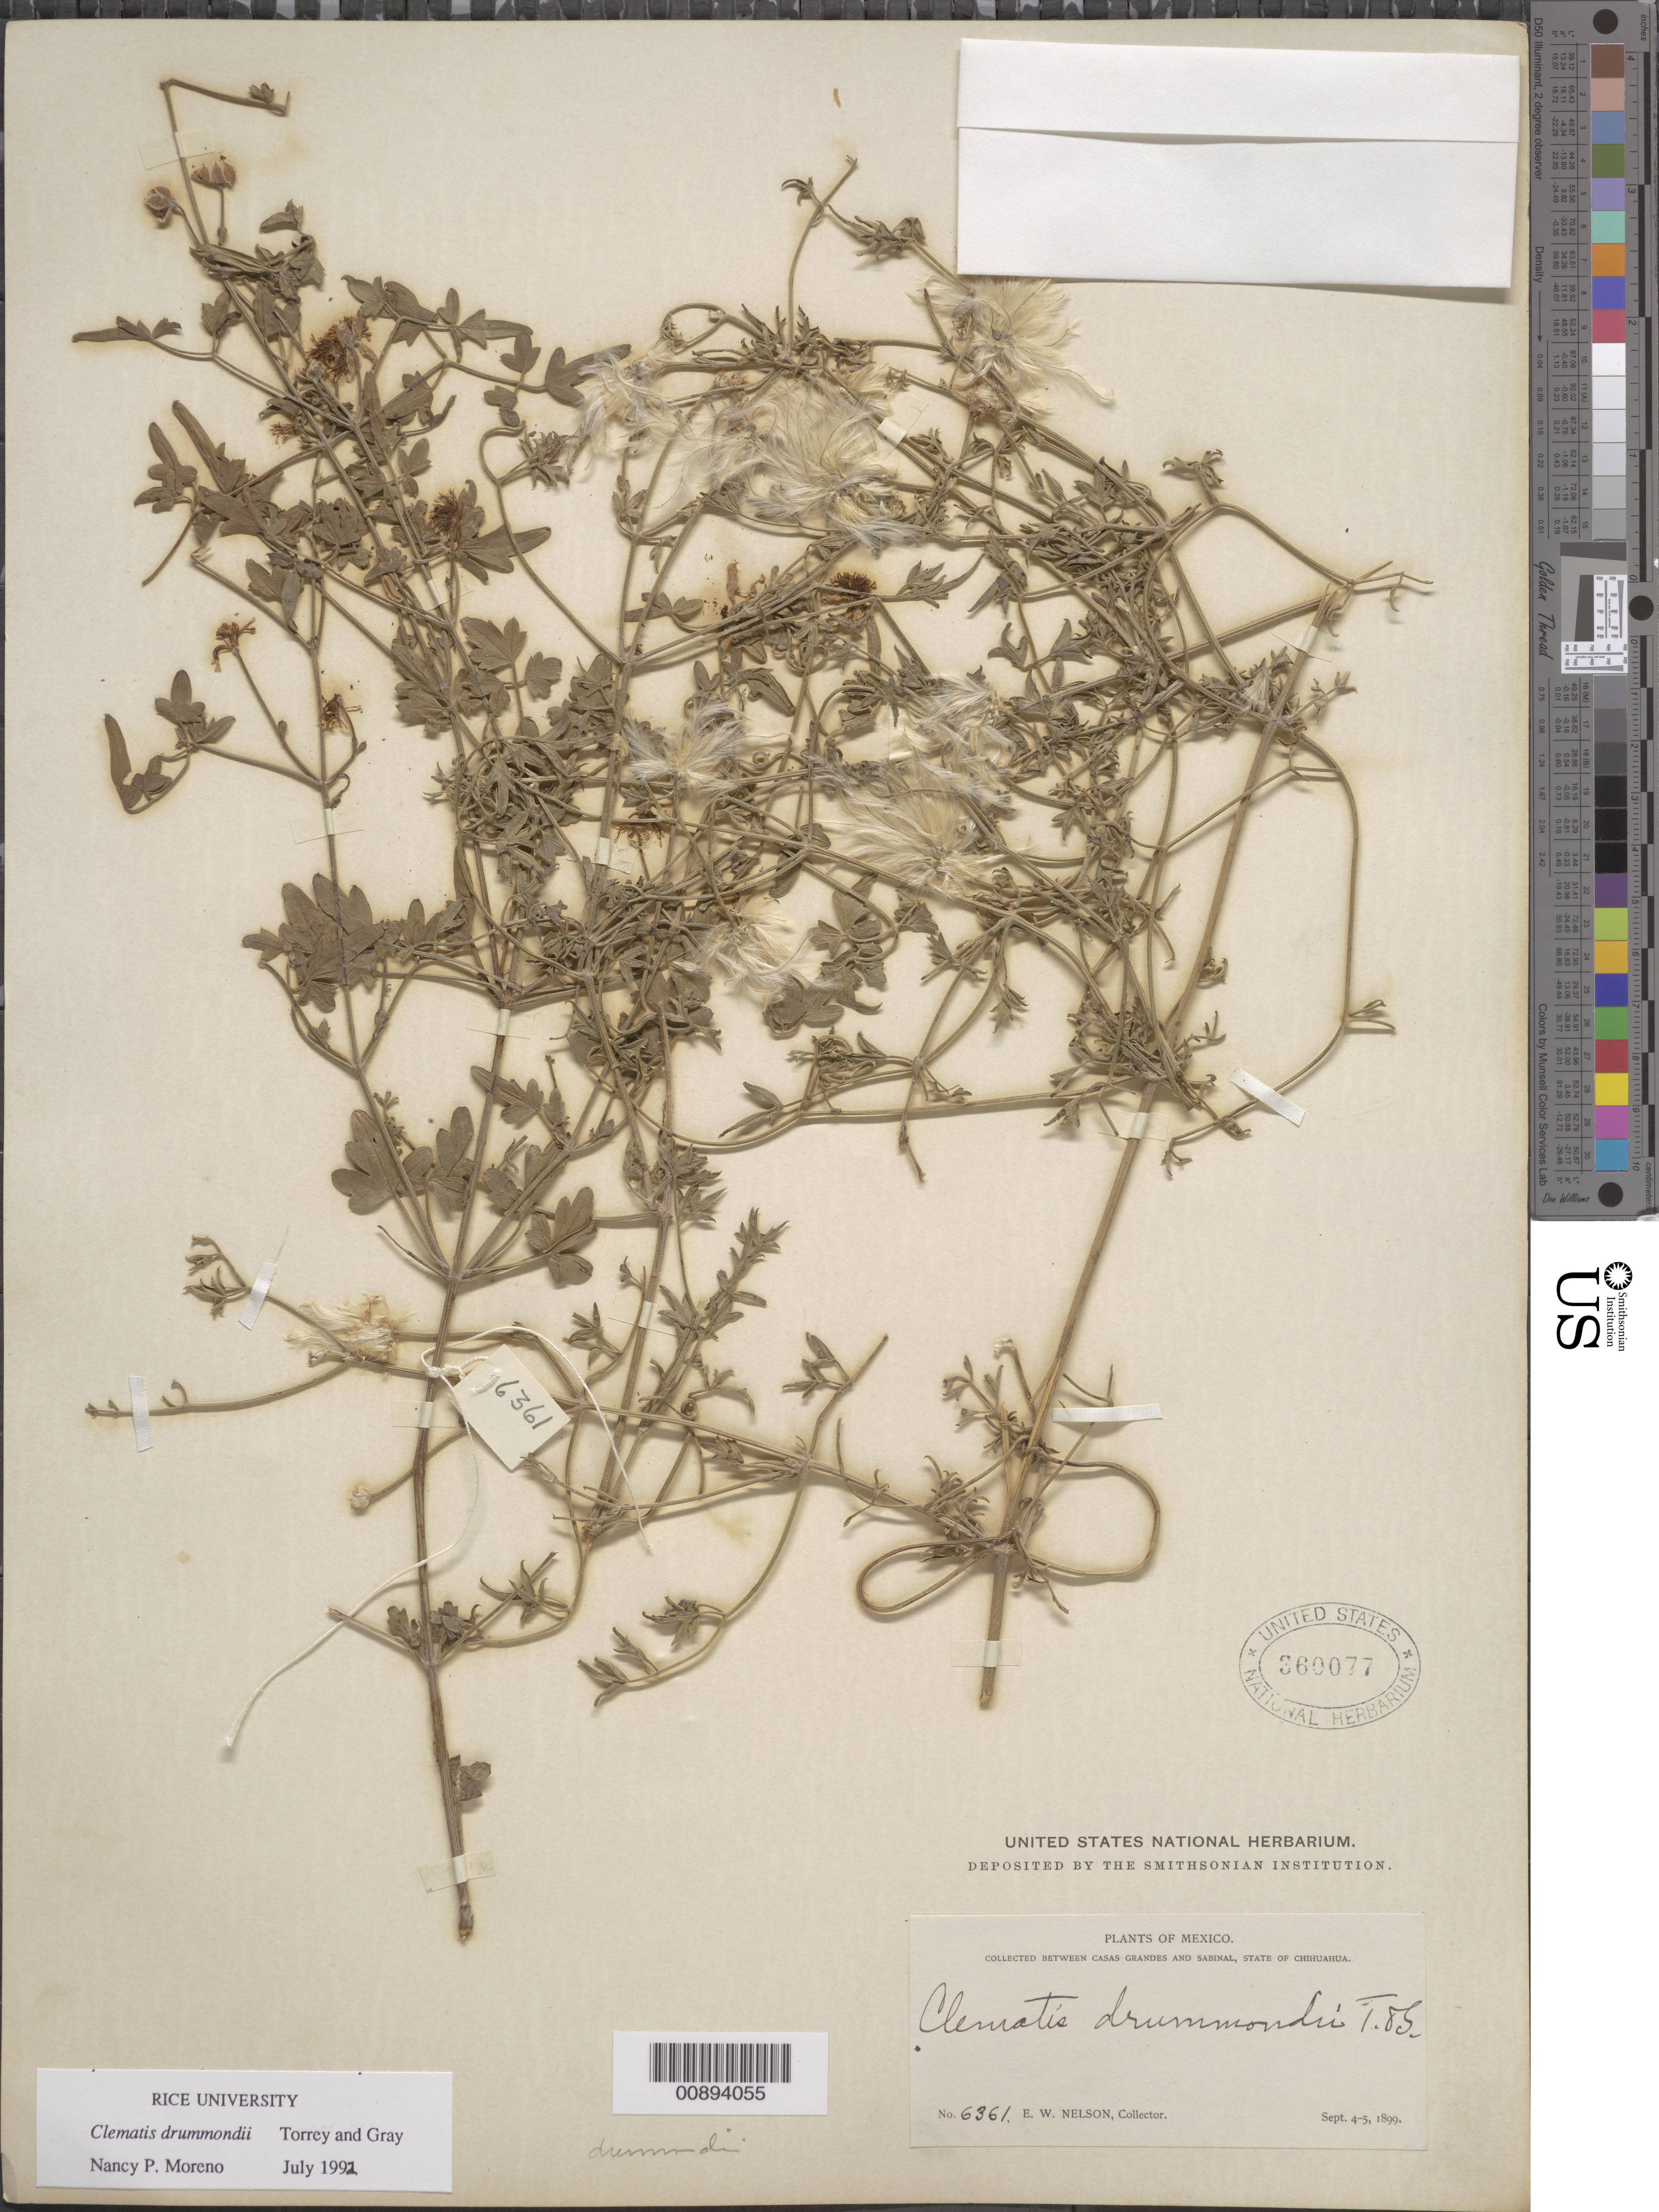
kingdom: Plantae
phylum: Tracheophyta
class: Magnoliopsida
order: Ranunculales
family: Ranunculaceae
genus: Clematis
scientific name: Clematis drummondii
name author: Torr. & A. Gray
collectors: E. W. Nelson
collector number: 6361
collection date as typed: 04 Sep 1899 to 05 Sep 1899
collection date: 1899-09-04/1899-09-05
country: Mexico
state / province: Chihuahua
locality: Between Casas Grandes and Sabinal, Chihuahua.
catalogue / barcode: US 360077